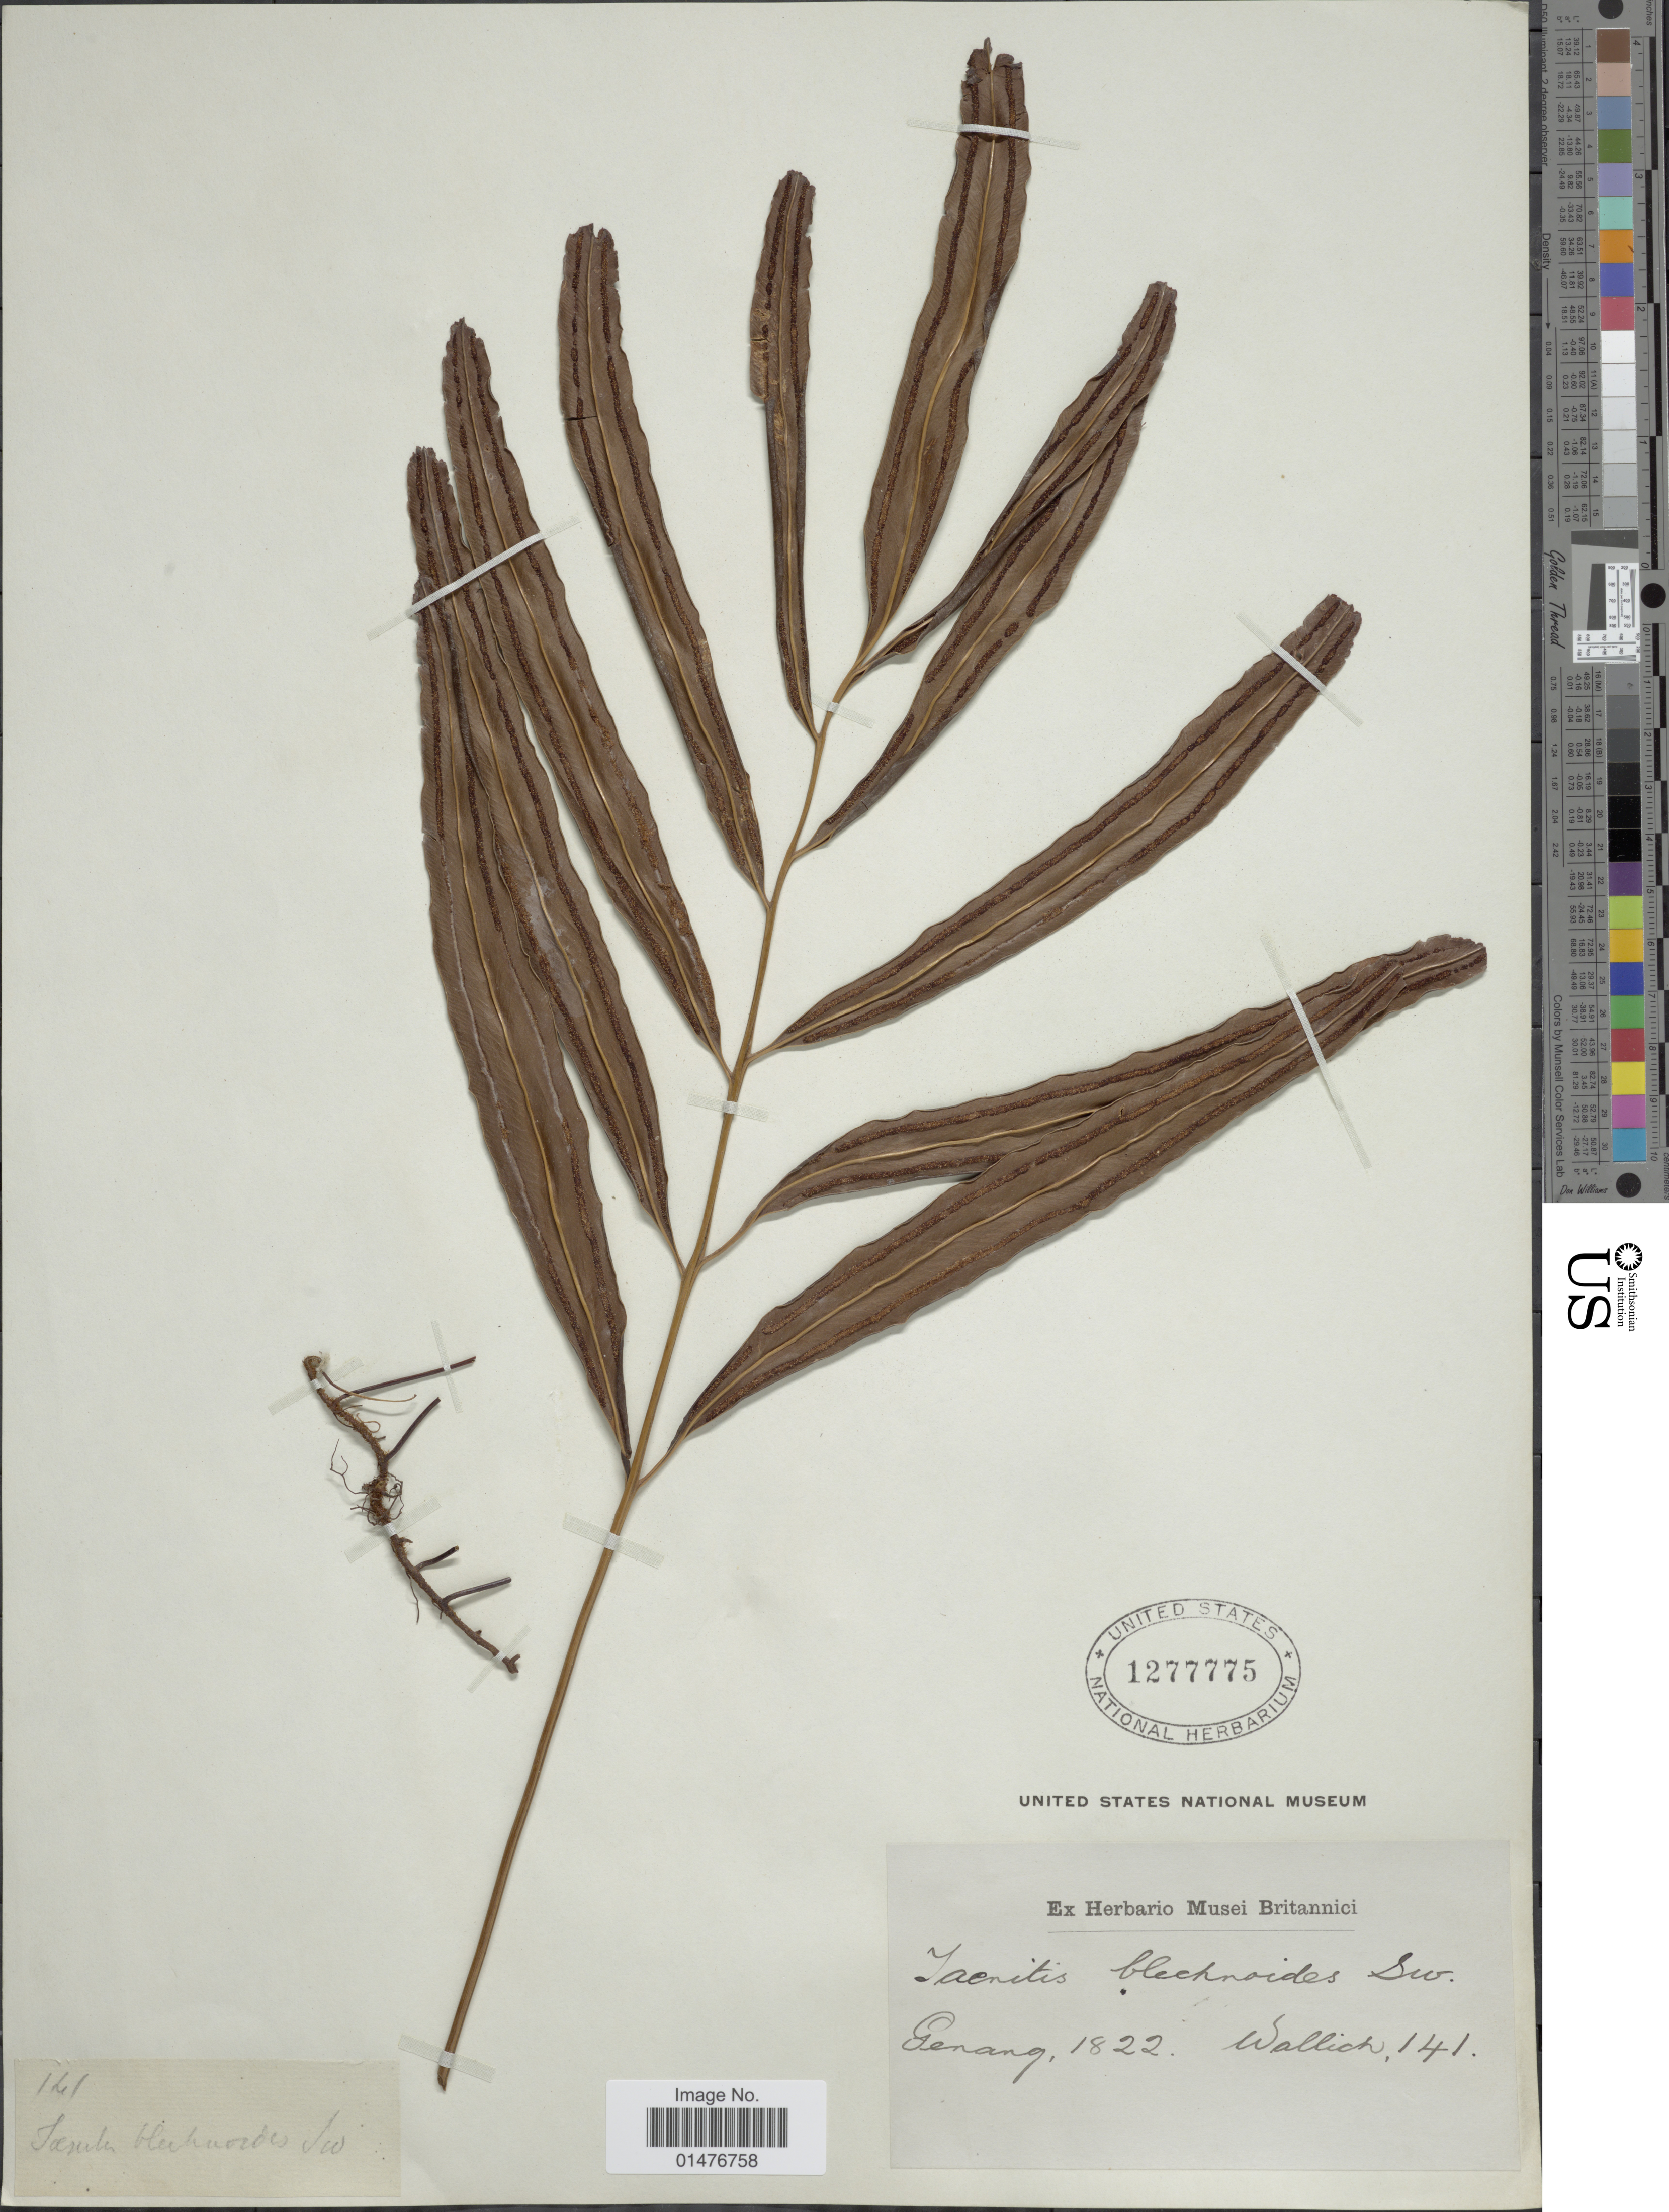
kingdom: Plantae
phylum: Tracheophyta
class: Polypodiopsida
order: Polypodiales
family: Pteridaceae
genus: Taenitis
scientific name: Taenitis blechnoides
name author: (Willd.) Sw.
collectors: -- Wallich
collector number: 141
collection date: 1822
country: Malaysia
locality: Penang [interpreted]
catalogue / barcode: US 1277775